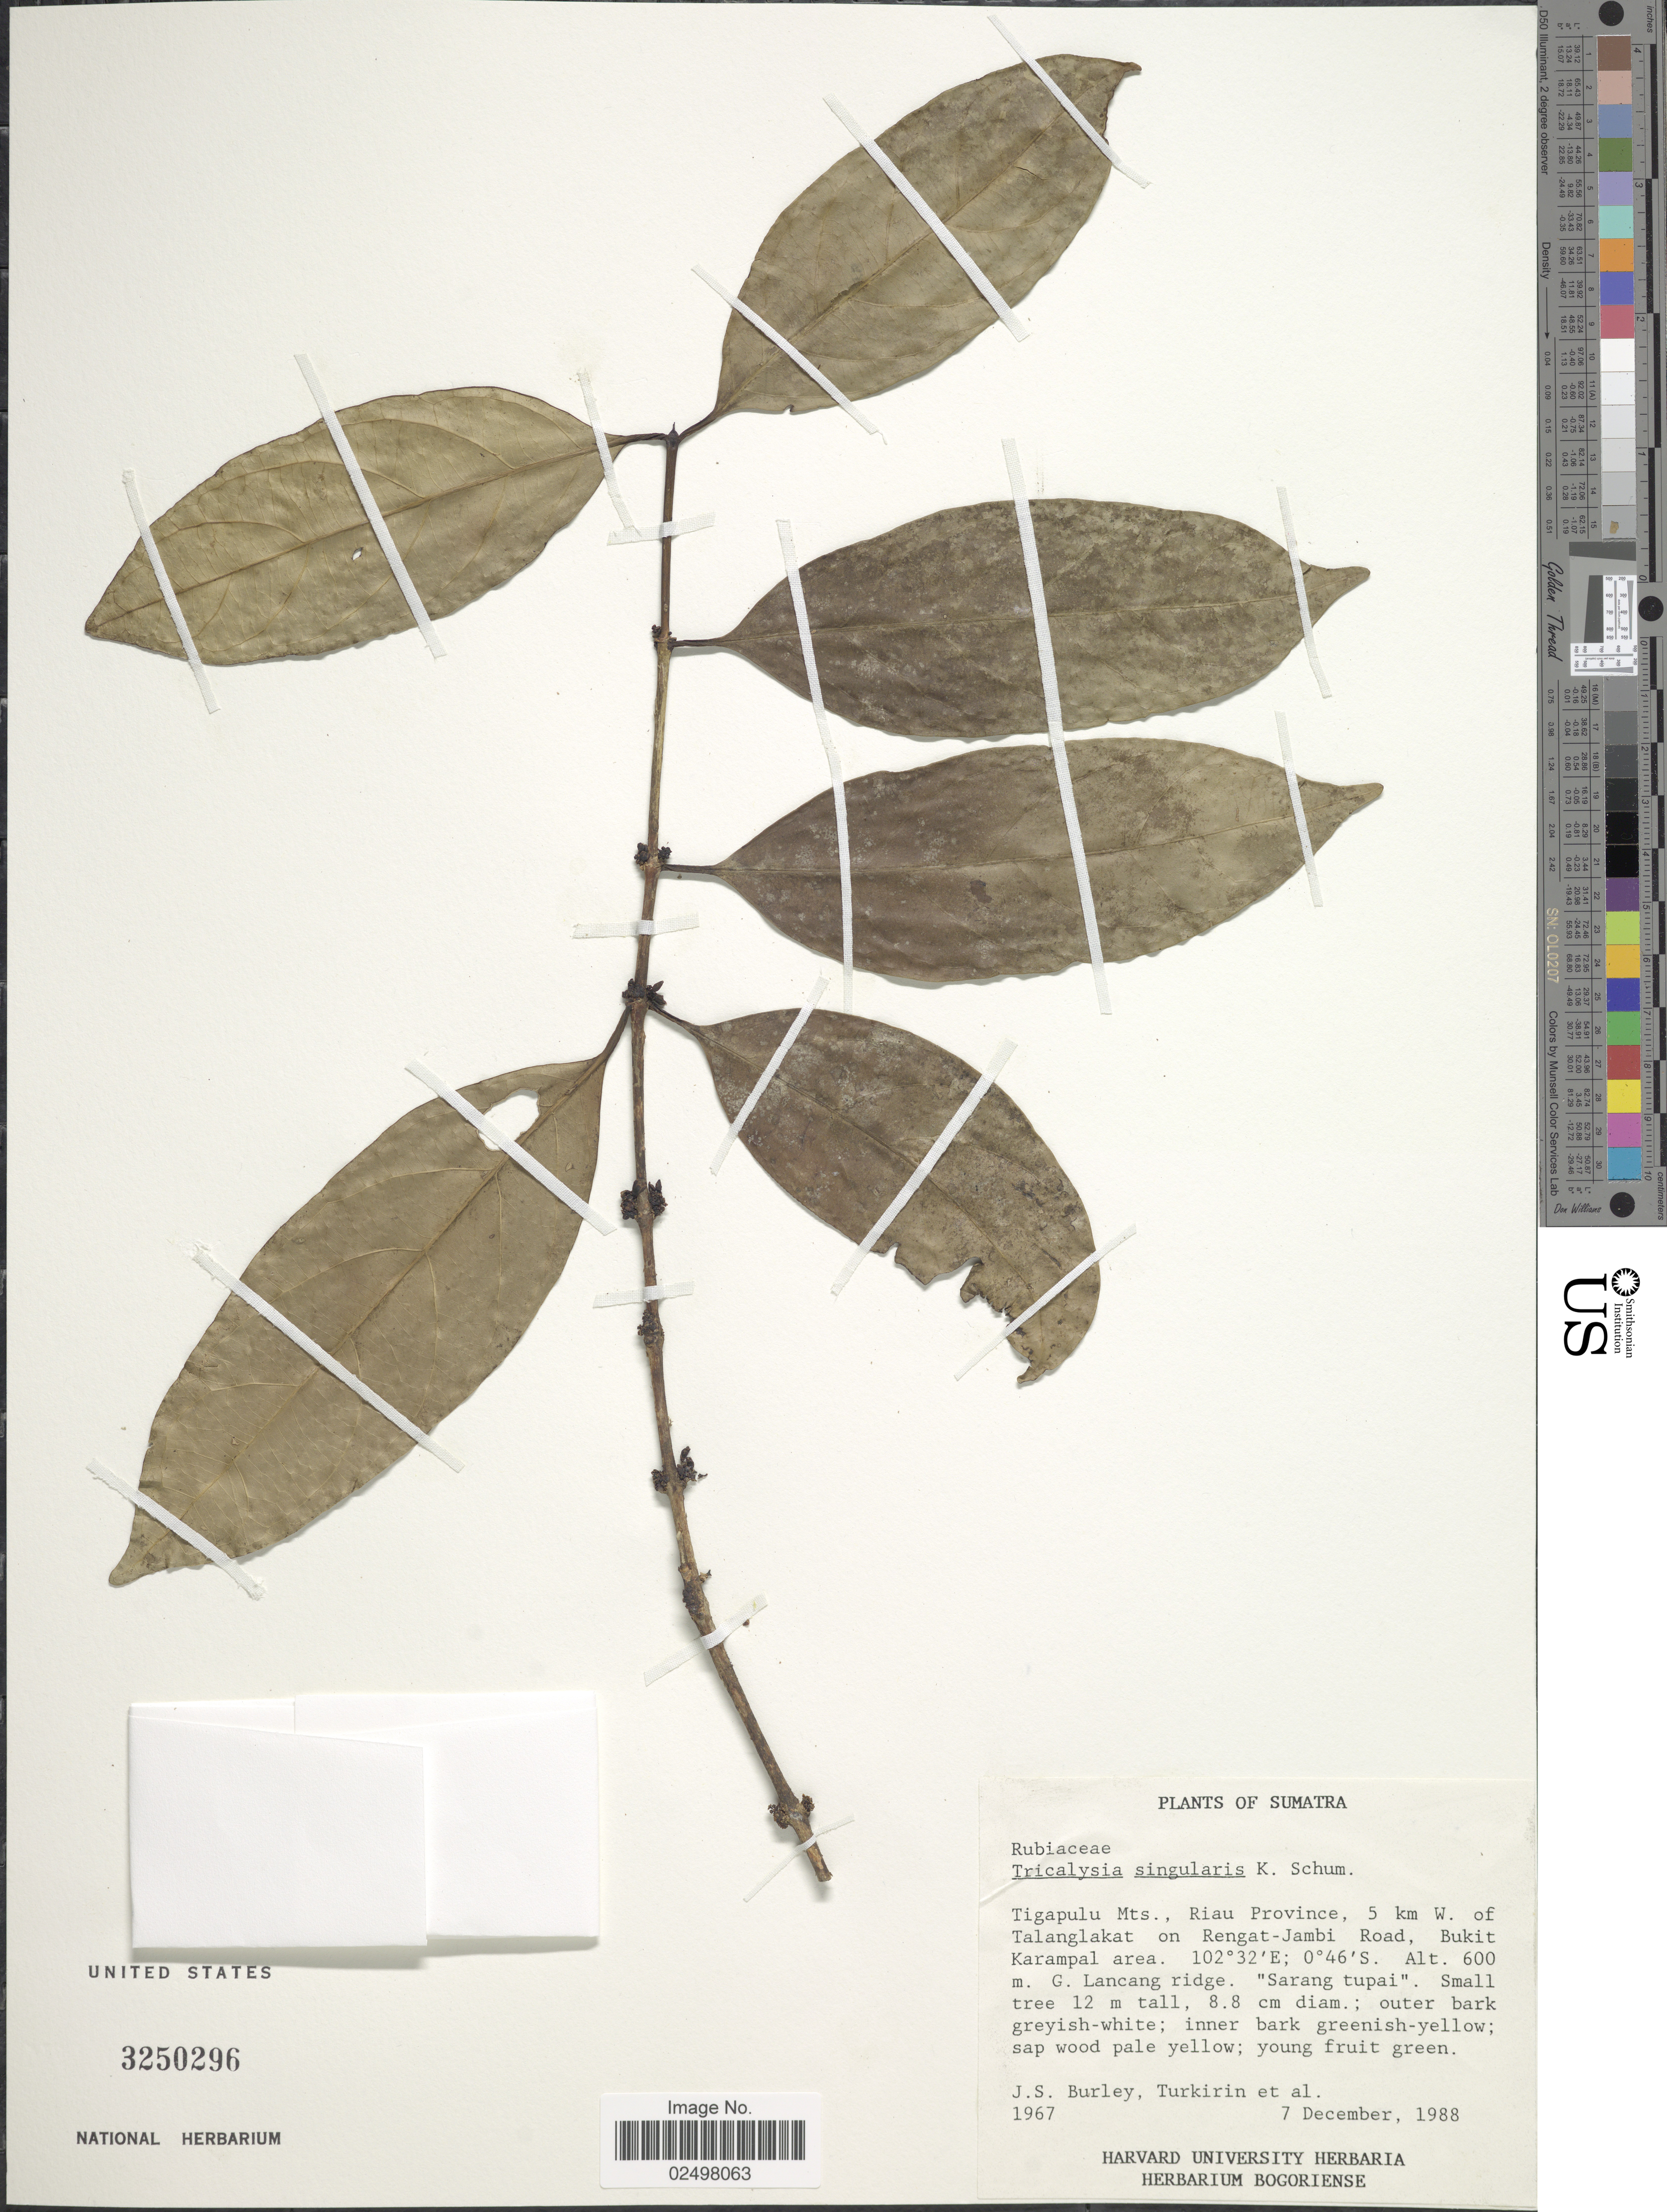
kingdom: Plantae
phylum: Tracheophyta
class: Magnoliopsida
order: Gentianales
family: Rubiaceae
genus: Tricalysia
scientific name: Tricalysia singularis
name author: (Korth.) K. Schum.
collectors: J. S. Burley, -. Turkirin & et al.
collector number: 1967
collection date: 1988-12-07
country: Indonesia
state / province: Sumatra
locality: Tigapulu Mts., Riau Province, 5 km W. of Talanglakat on Rengat-Jambi Road, Bukit Karampal area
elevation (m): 600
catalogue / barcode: US 3250296